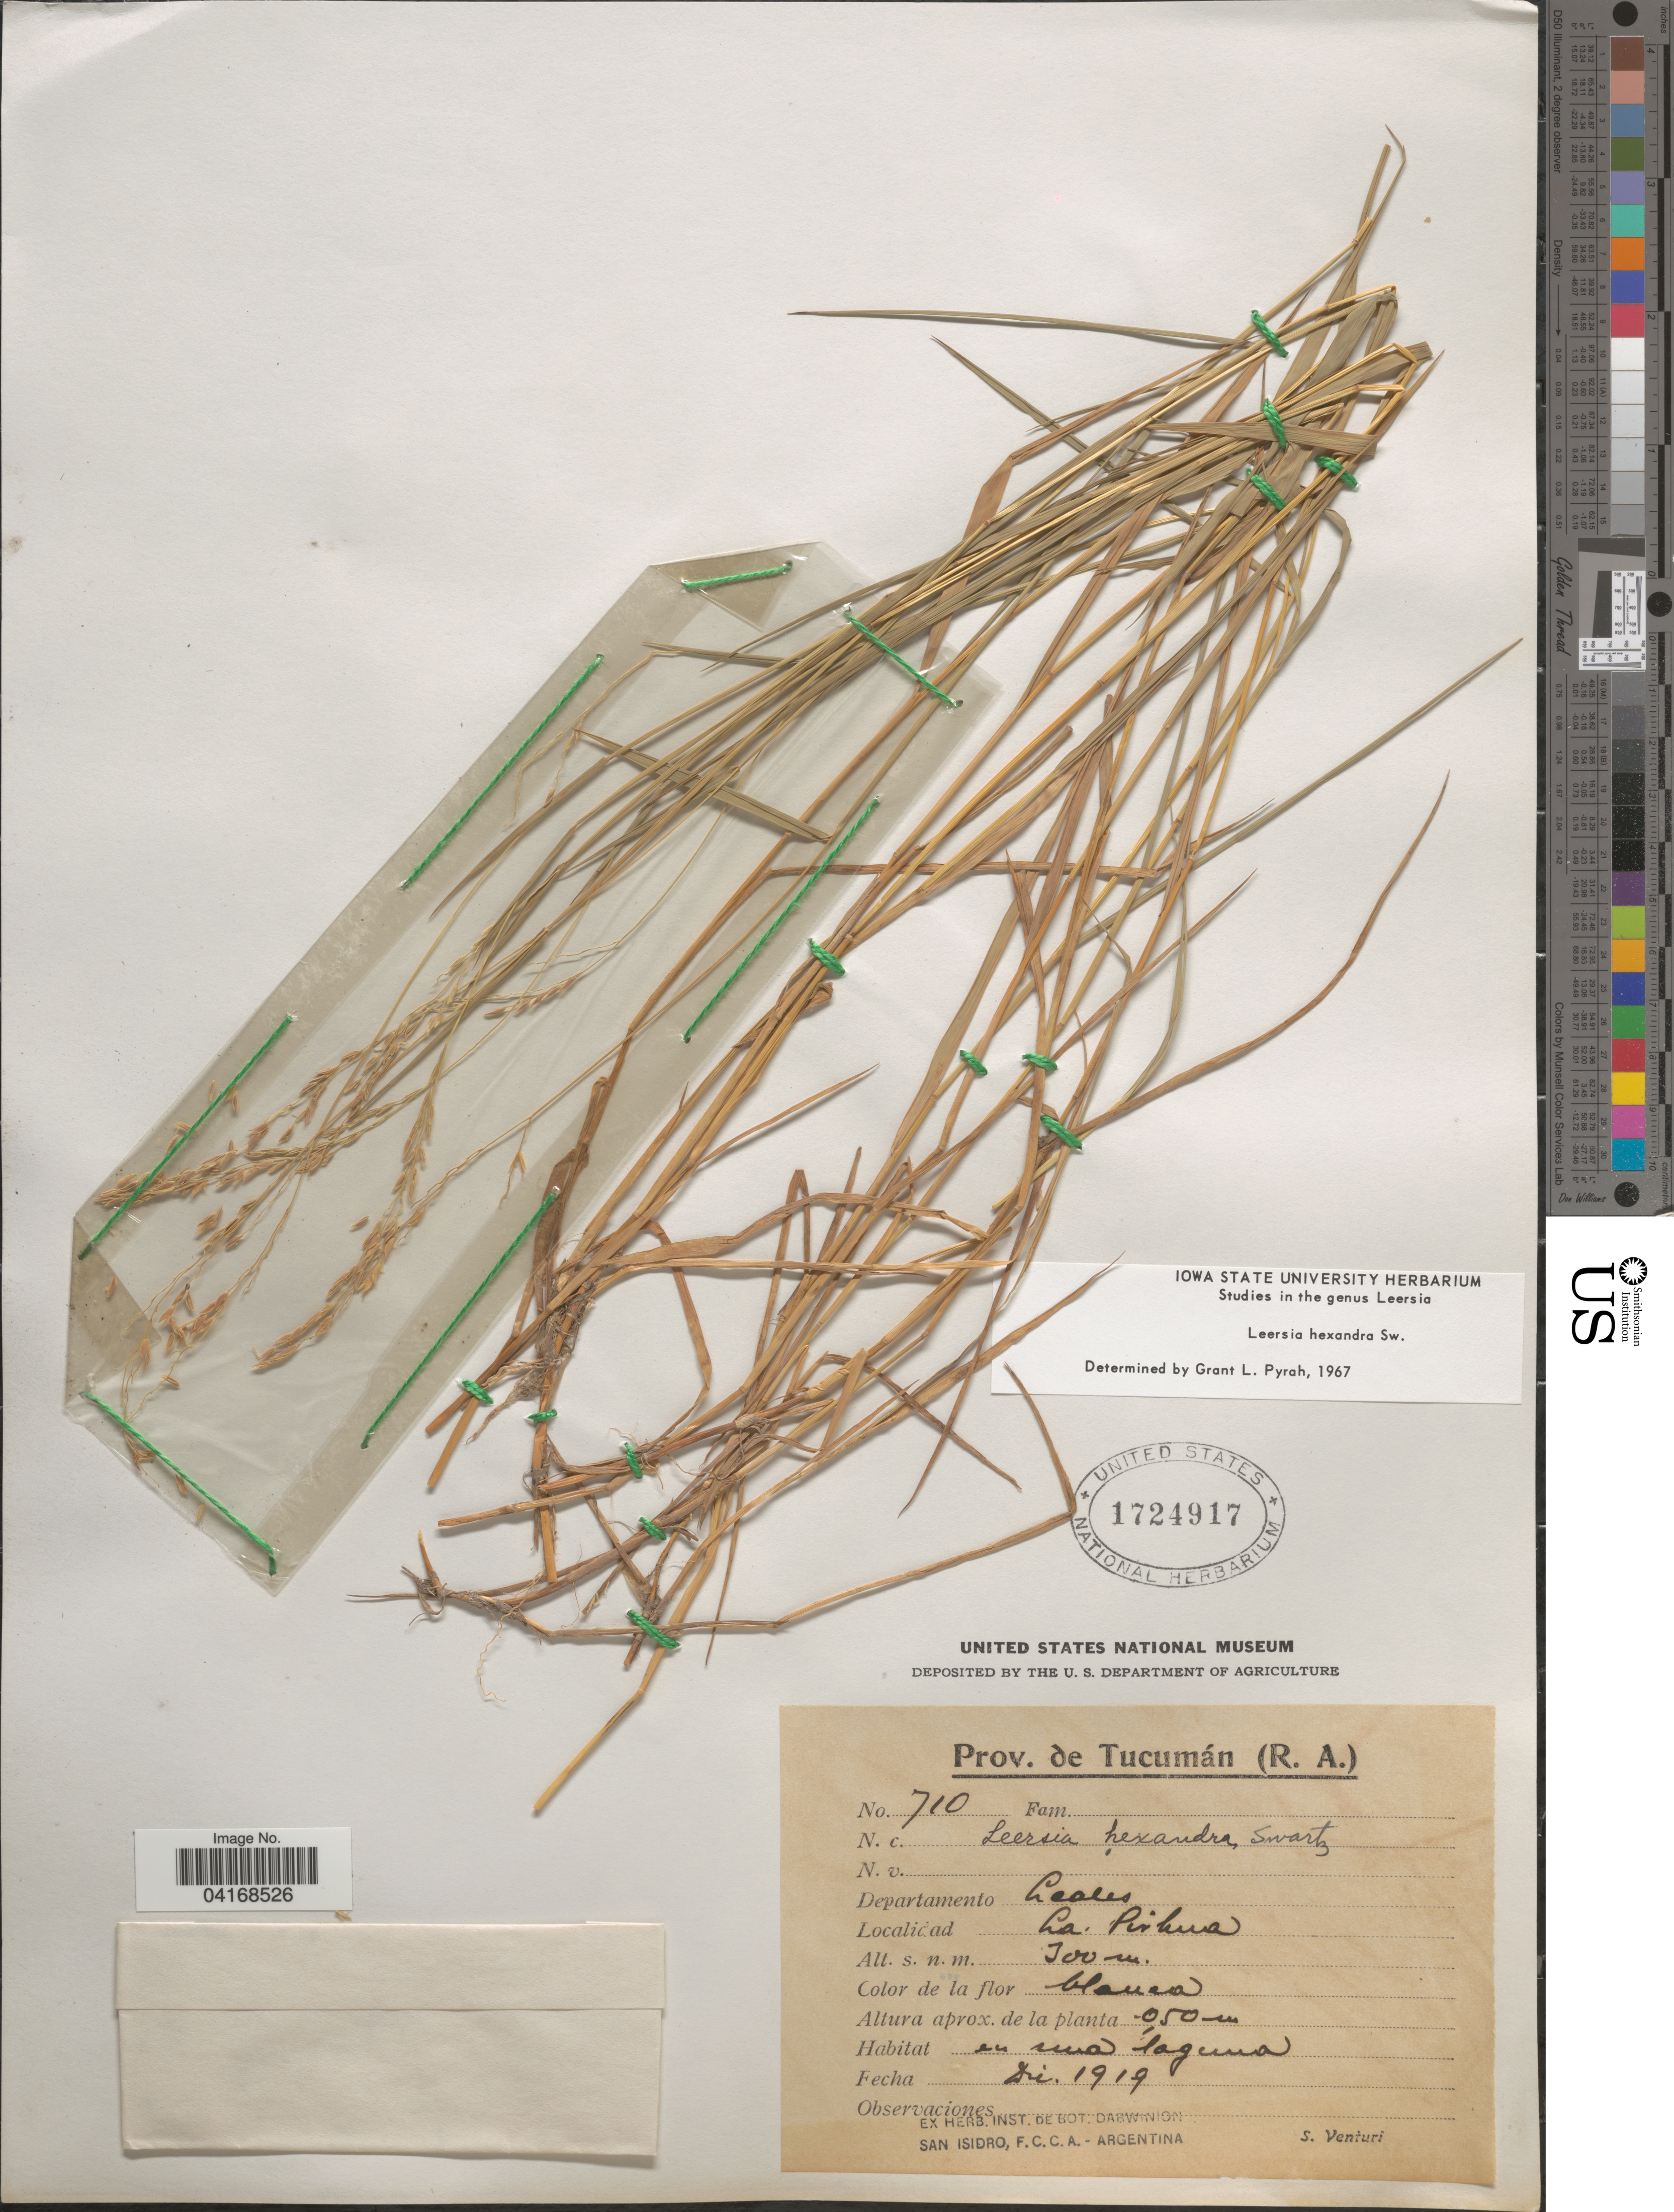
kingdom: Plantae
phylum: Tracheophyta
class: Liliopsida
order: Poales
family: Poaceae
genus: Leersia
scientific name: Leersia hexandra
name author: Sw.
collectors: S. Venturi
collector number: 710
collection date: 1919-12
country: Argentina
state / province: Tucuman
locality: (R. A). Departamento Leales. La Pirhua.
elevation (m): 300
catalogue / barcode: US 1724917